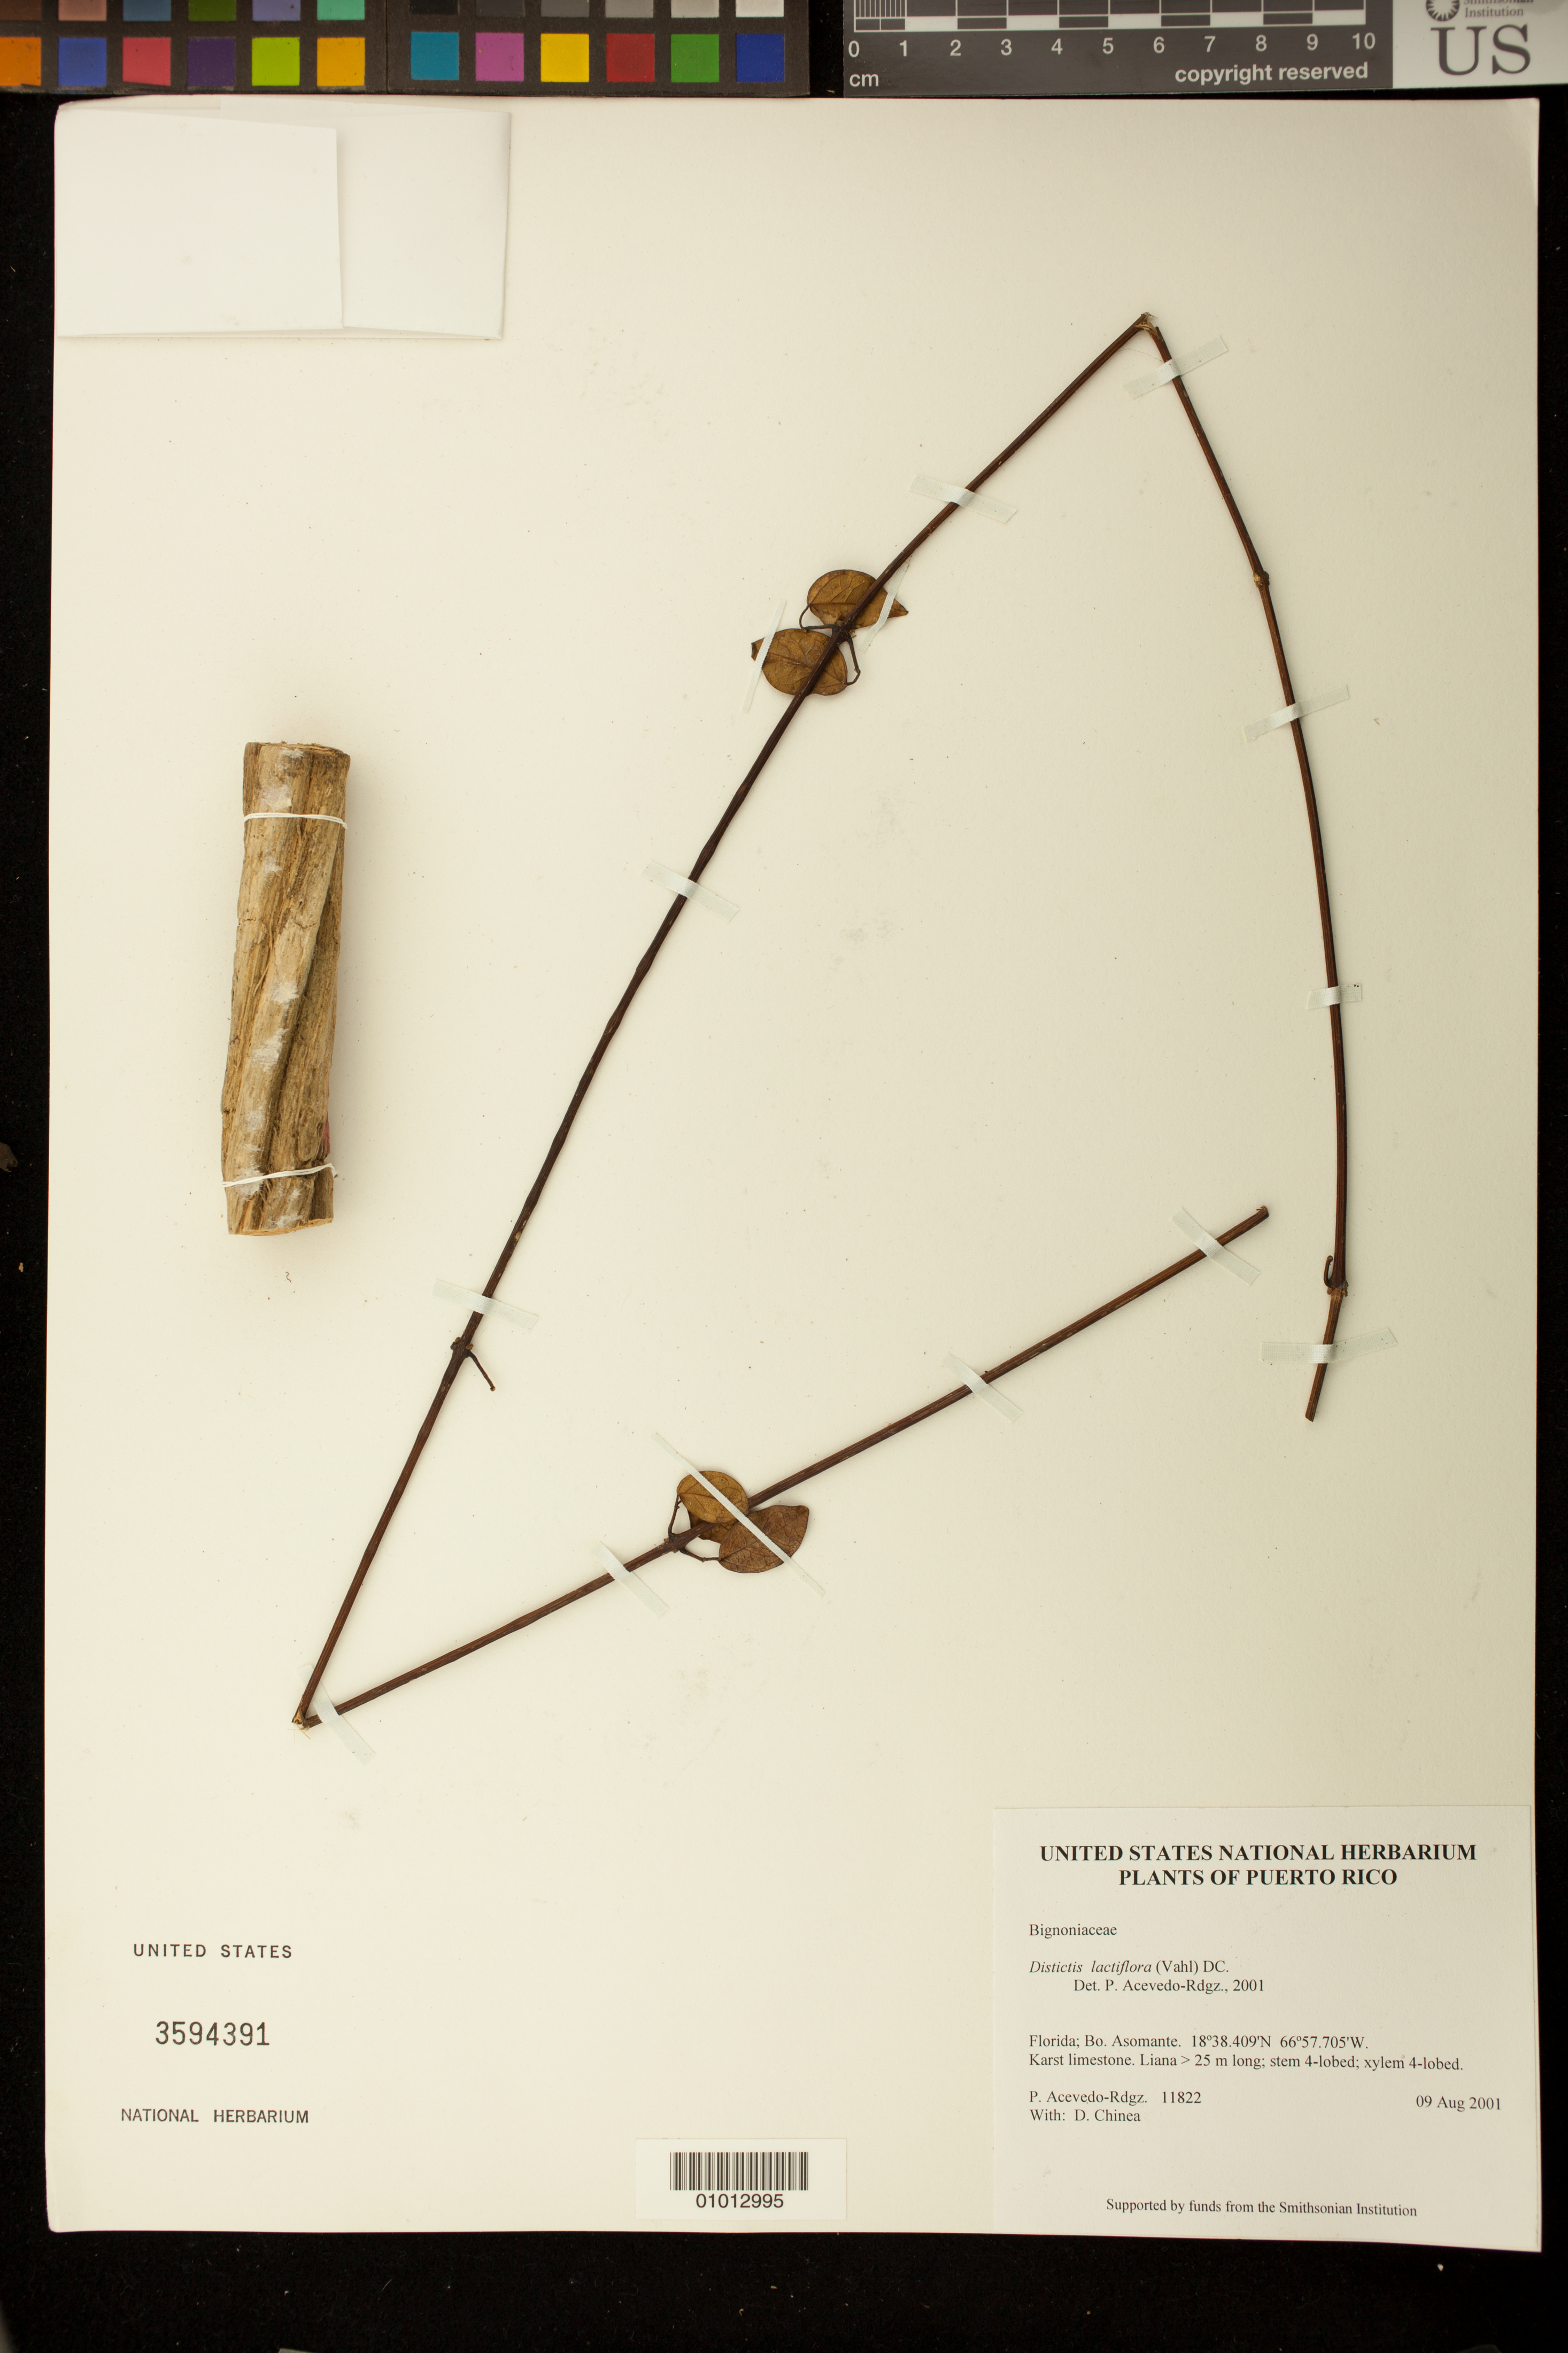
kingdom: Plantae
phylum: Tracheophyta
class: Magnoliopsida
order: Lamiales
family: Bignoniaceae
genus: Amphilophium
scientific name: Amphilophium lactiflorum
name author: (Vahl) L.G. Lohmann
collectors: P. Acevedo-Rodr. & D. Chinea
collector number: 11822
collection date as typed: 09 Aug 2001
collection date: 2001-08-09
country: Puerto Rico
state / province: Florida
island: Puerto Rico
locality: Florida; Bo. Asomante.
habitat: Karst limestone.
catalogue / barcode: US 3594391